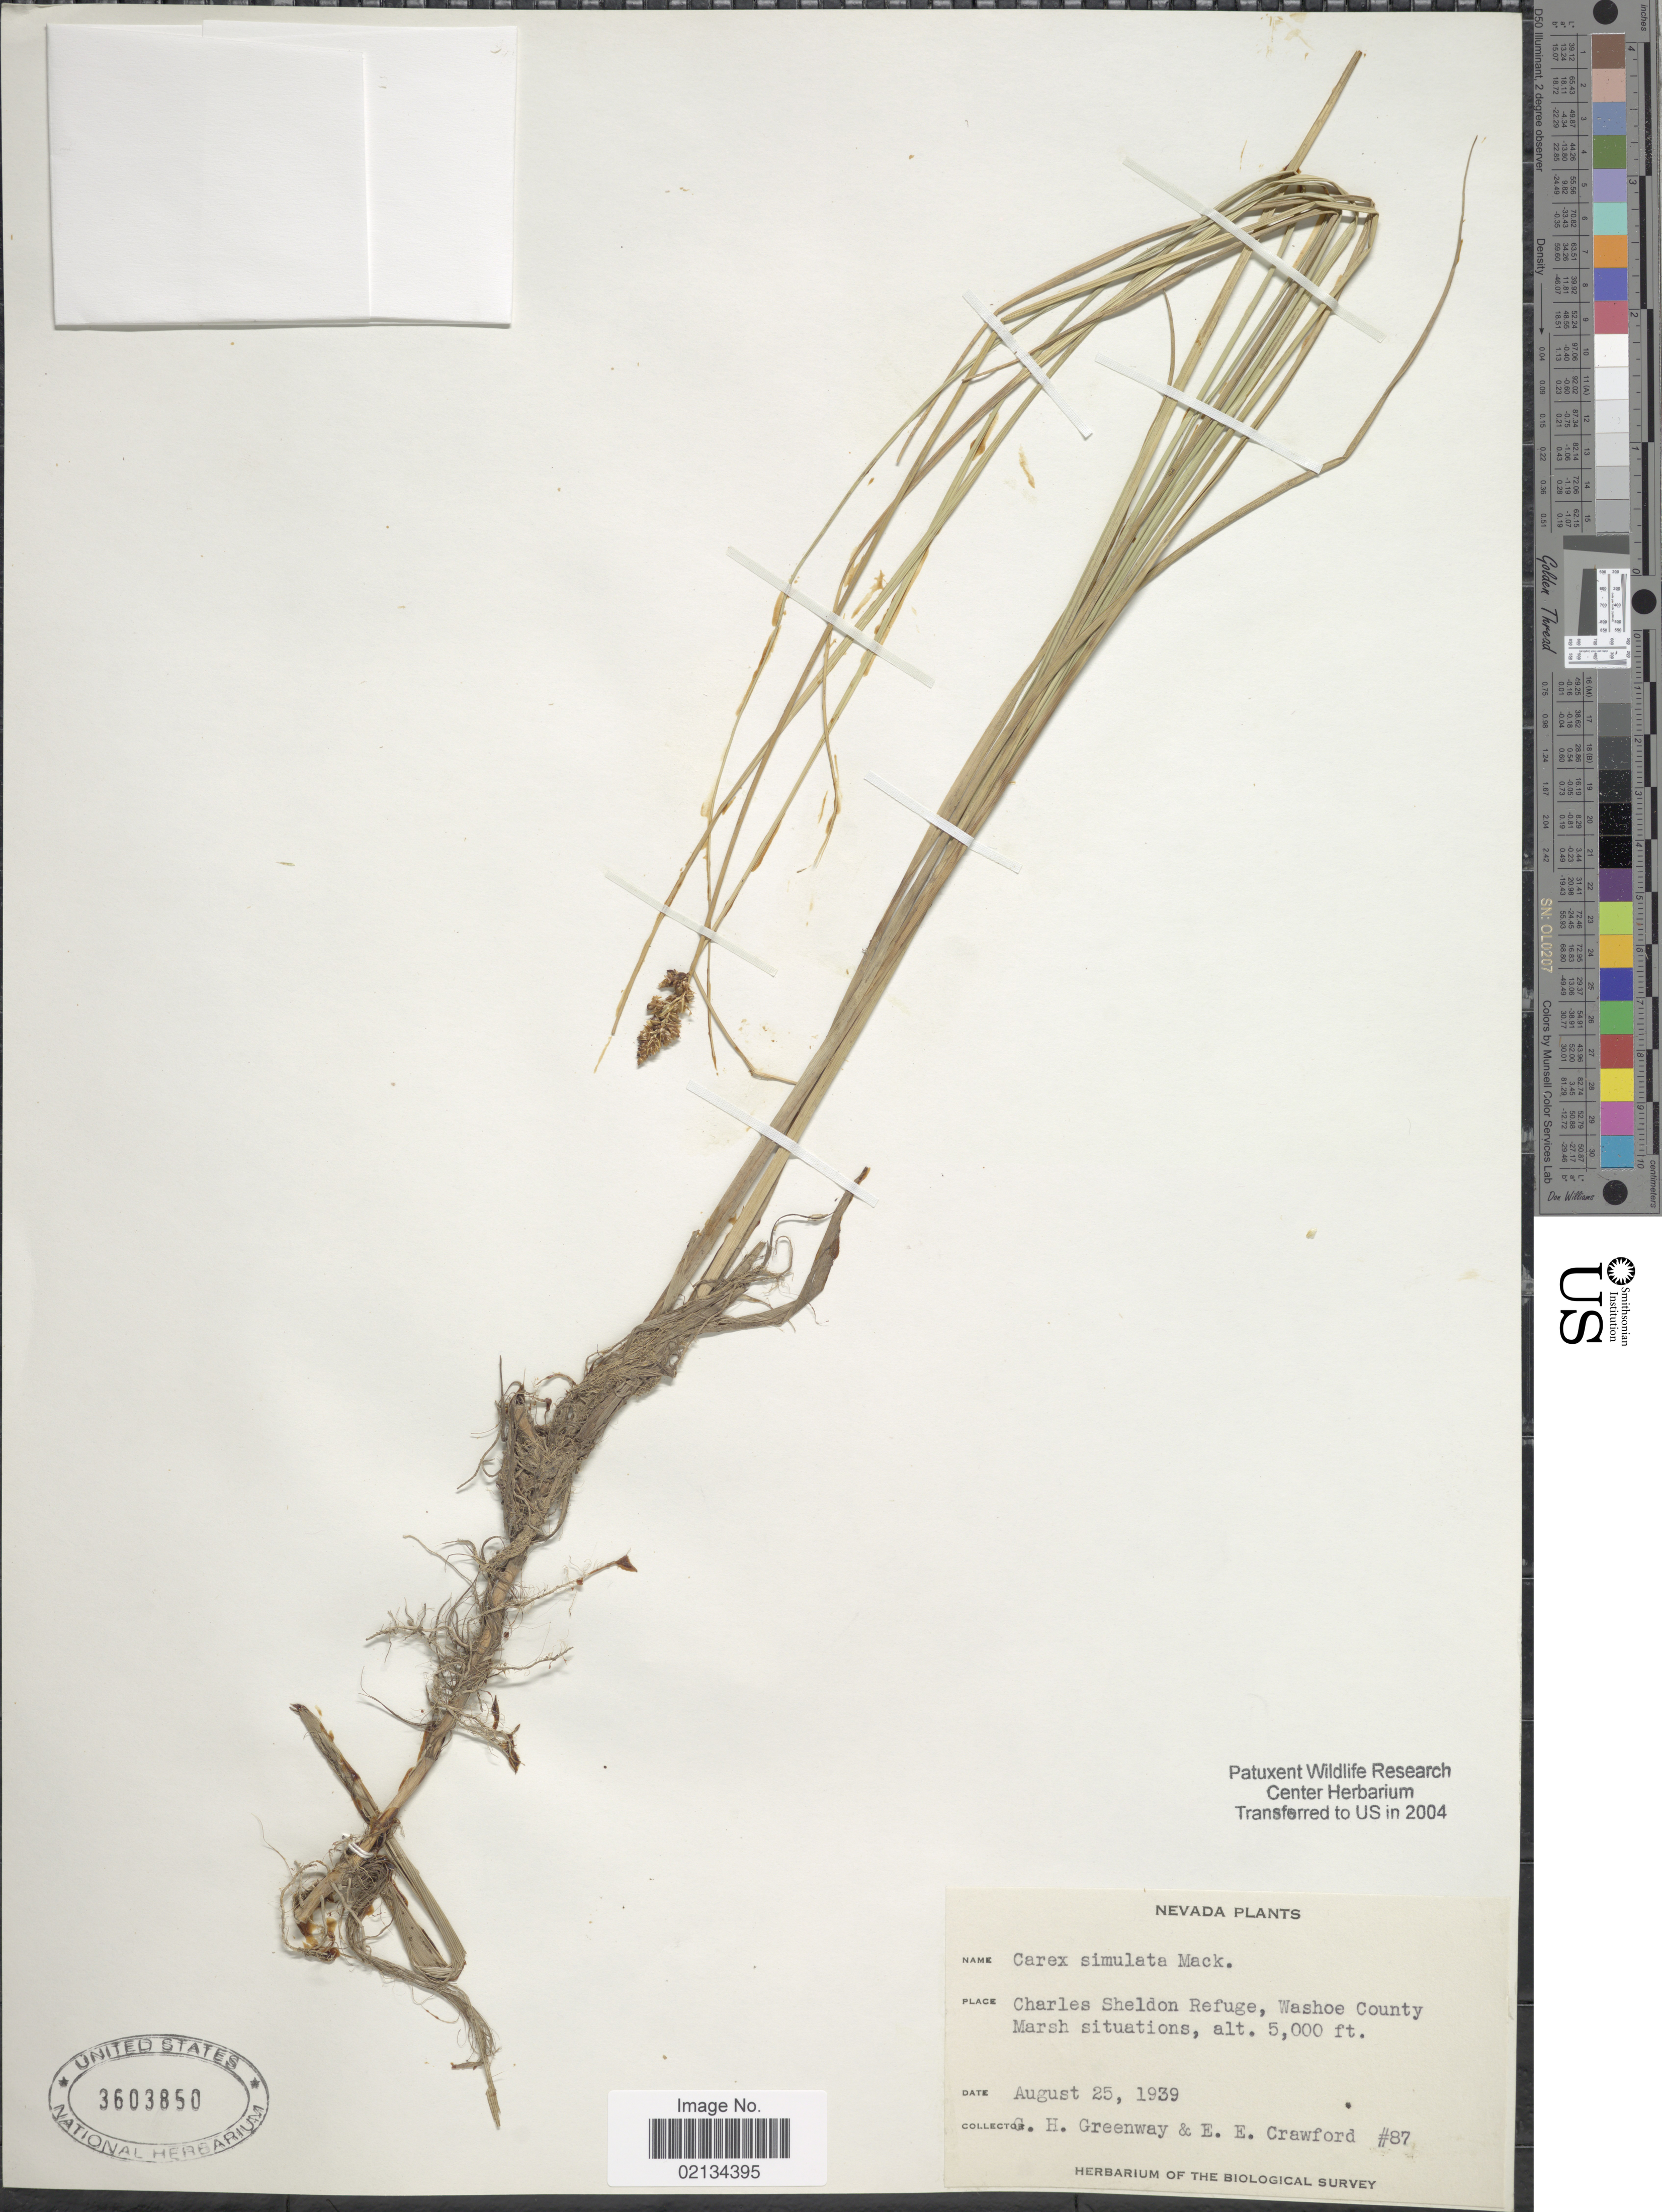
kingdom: Plantae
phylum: Tracheophyta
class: Liliopsida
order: Poales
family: Cyperaceae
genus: Carex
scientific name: Carex simulata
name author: Mack.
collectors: G. Greenway & E. Crawford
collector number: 87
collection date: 1939-08-25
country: United States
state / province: Nevada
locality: Charles Sheldon Refuge, Washoe County Marsh situations.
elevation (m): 1524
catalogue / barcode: US 3603850